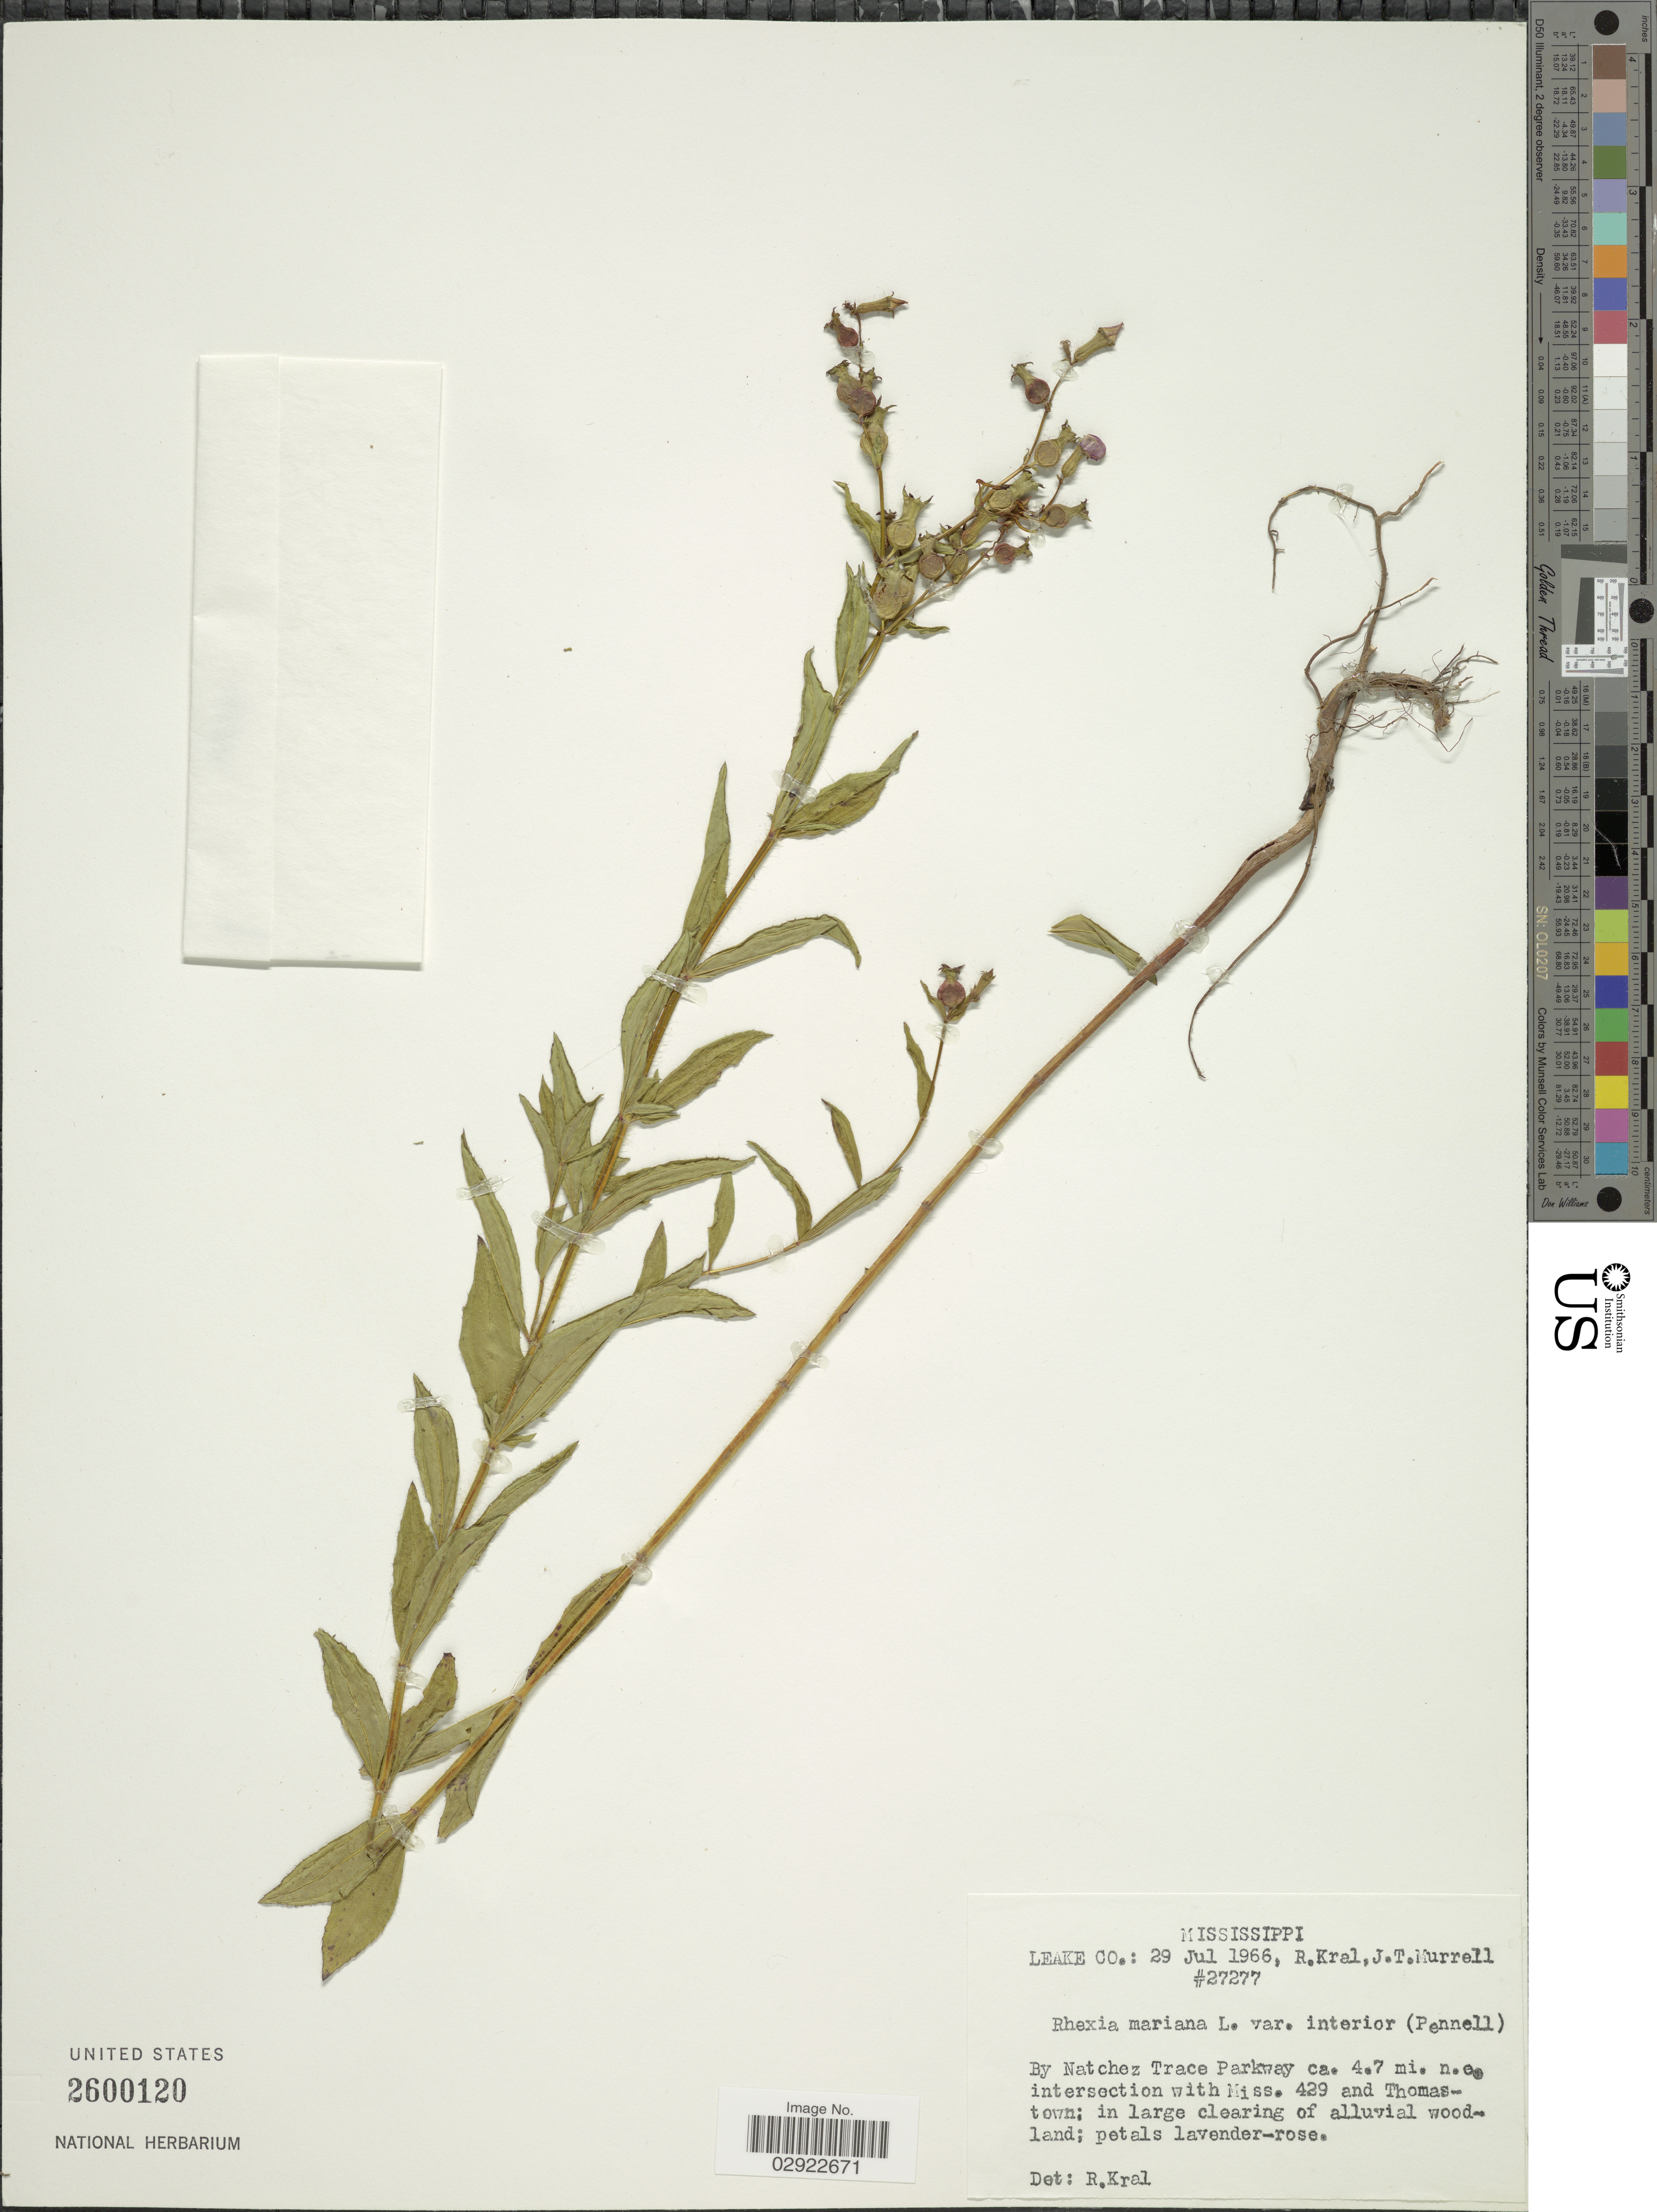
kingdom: Plantae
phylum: Tracheophyta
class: Magnoliopsida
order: Myrtales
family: Melastomataceae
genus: Rhexia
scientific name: Rhexia interior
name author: Pennell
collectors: R. Kral & J. Murrell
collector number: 27277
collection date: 1966-07-29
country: United States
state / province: Mississippi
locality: Leake Co.: By Natchez Trace Parkway ca. 4.7 mi. n. e. intersection with Miss. 429 and Thomastown.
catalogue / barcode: US 2600120